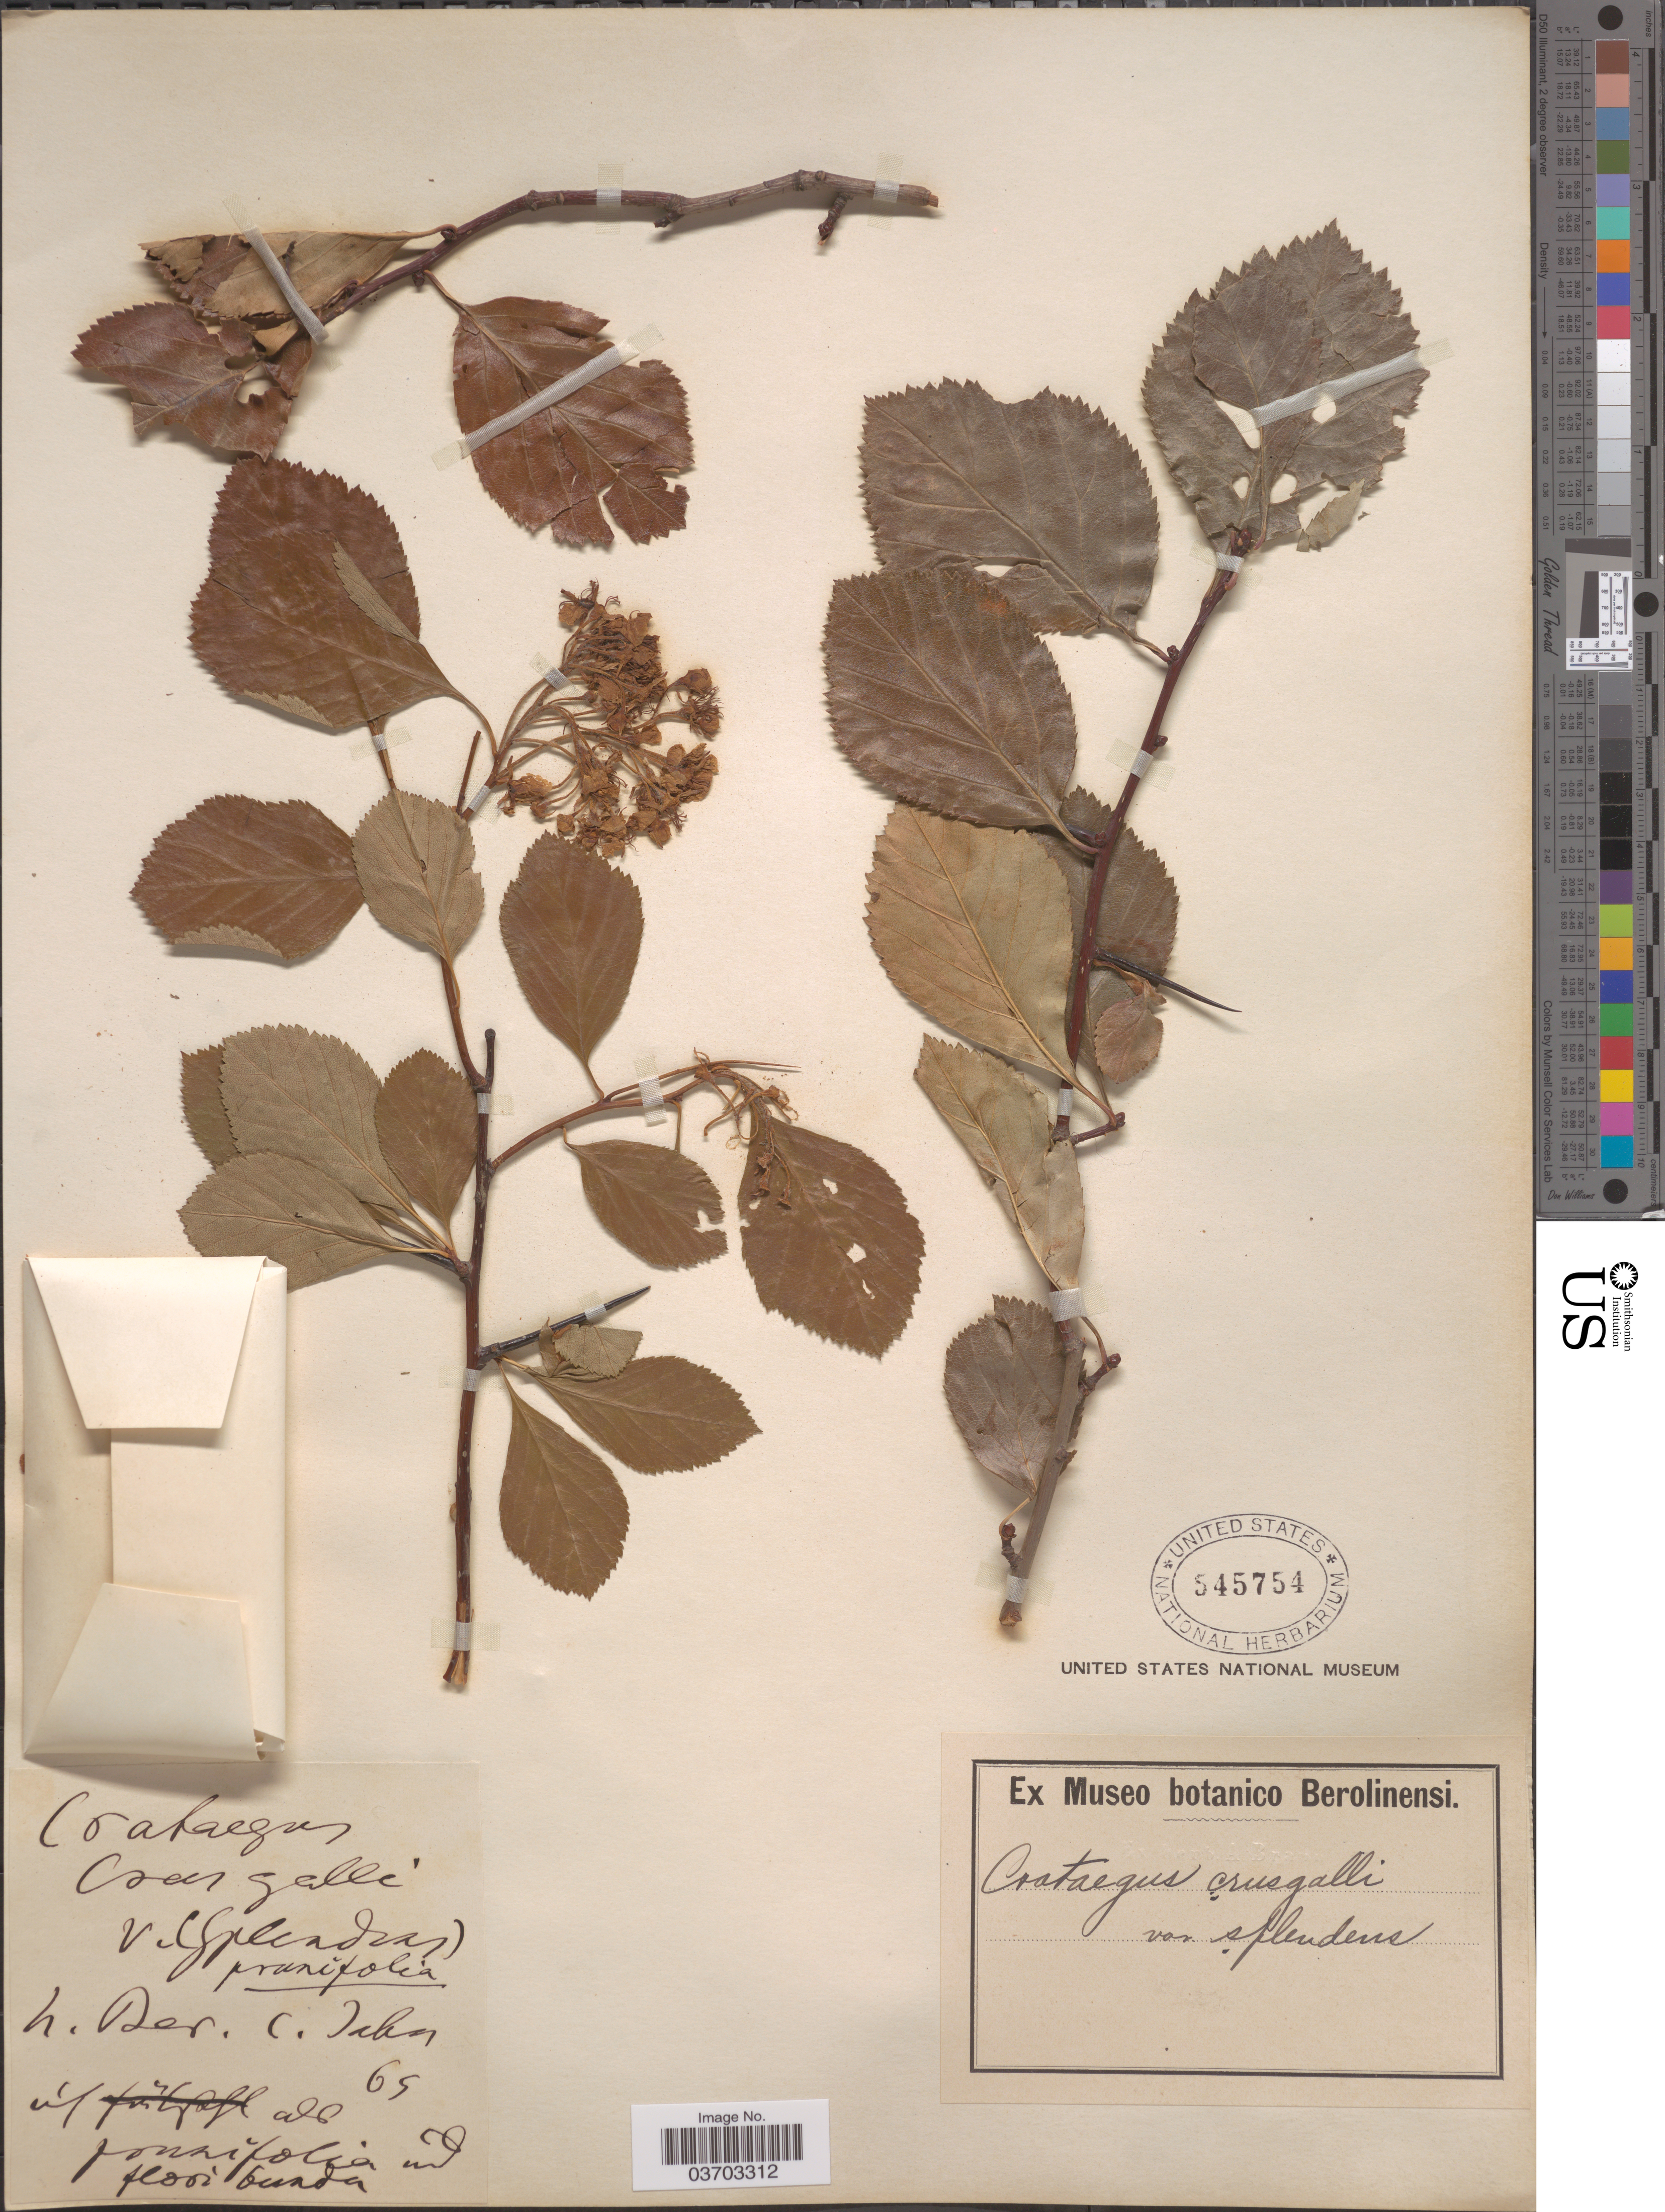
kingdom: Plantae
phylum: Tracheophyta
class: Magnoliopsida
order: Rosales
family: Rosaceae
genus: Crataegus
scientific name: Crataegus crus-galli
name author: L.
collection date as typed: Transcribed d/m/y: //65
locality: H. Ber. C. Teka. [interpreted]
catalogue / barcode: US 545754